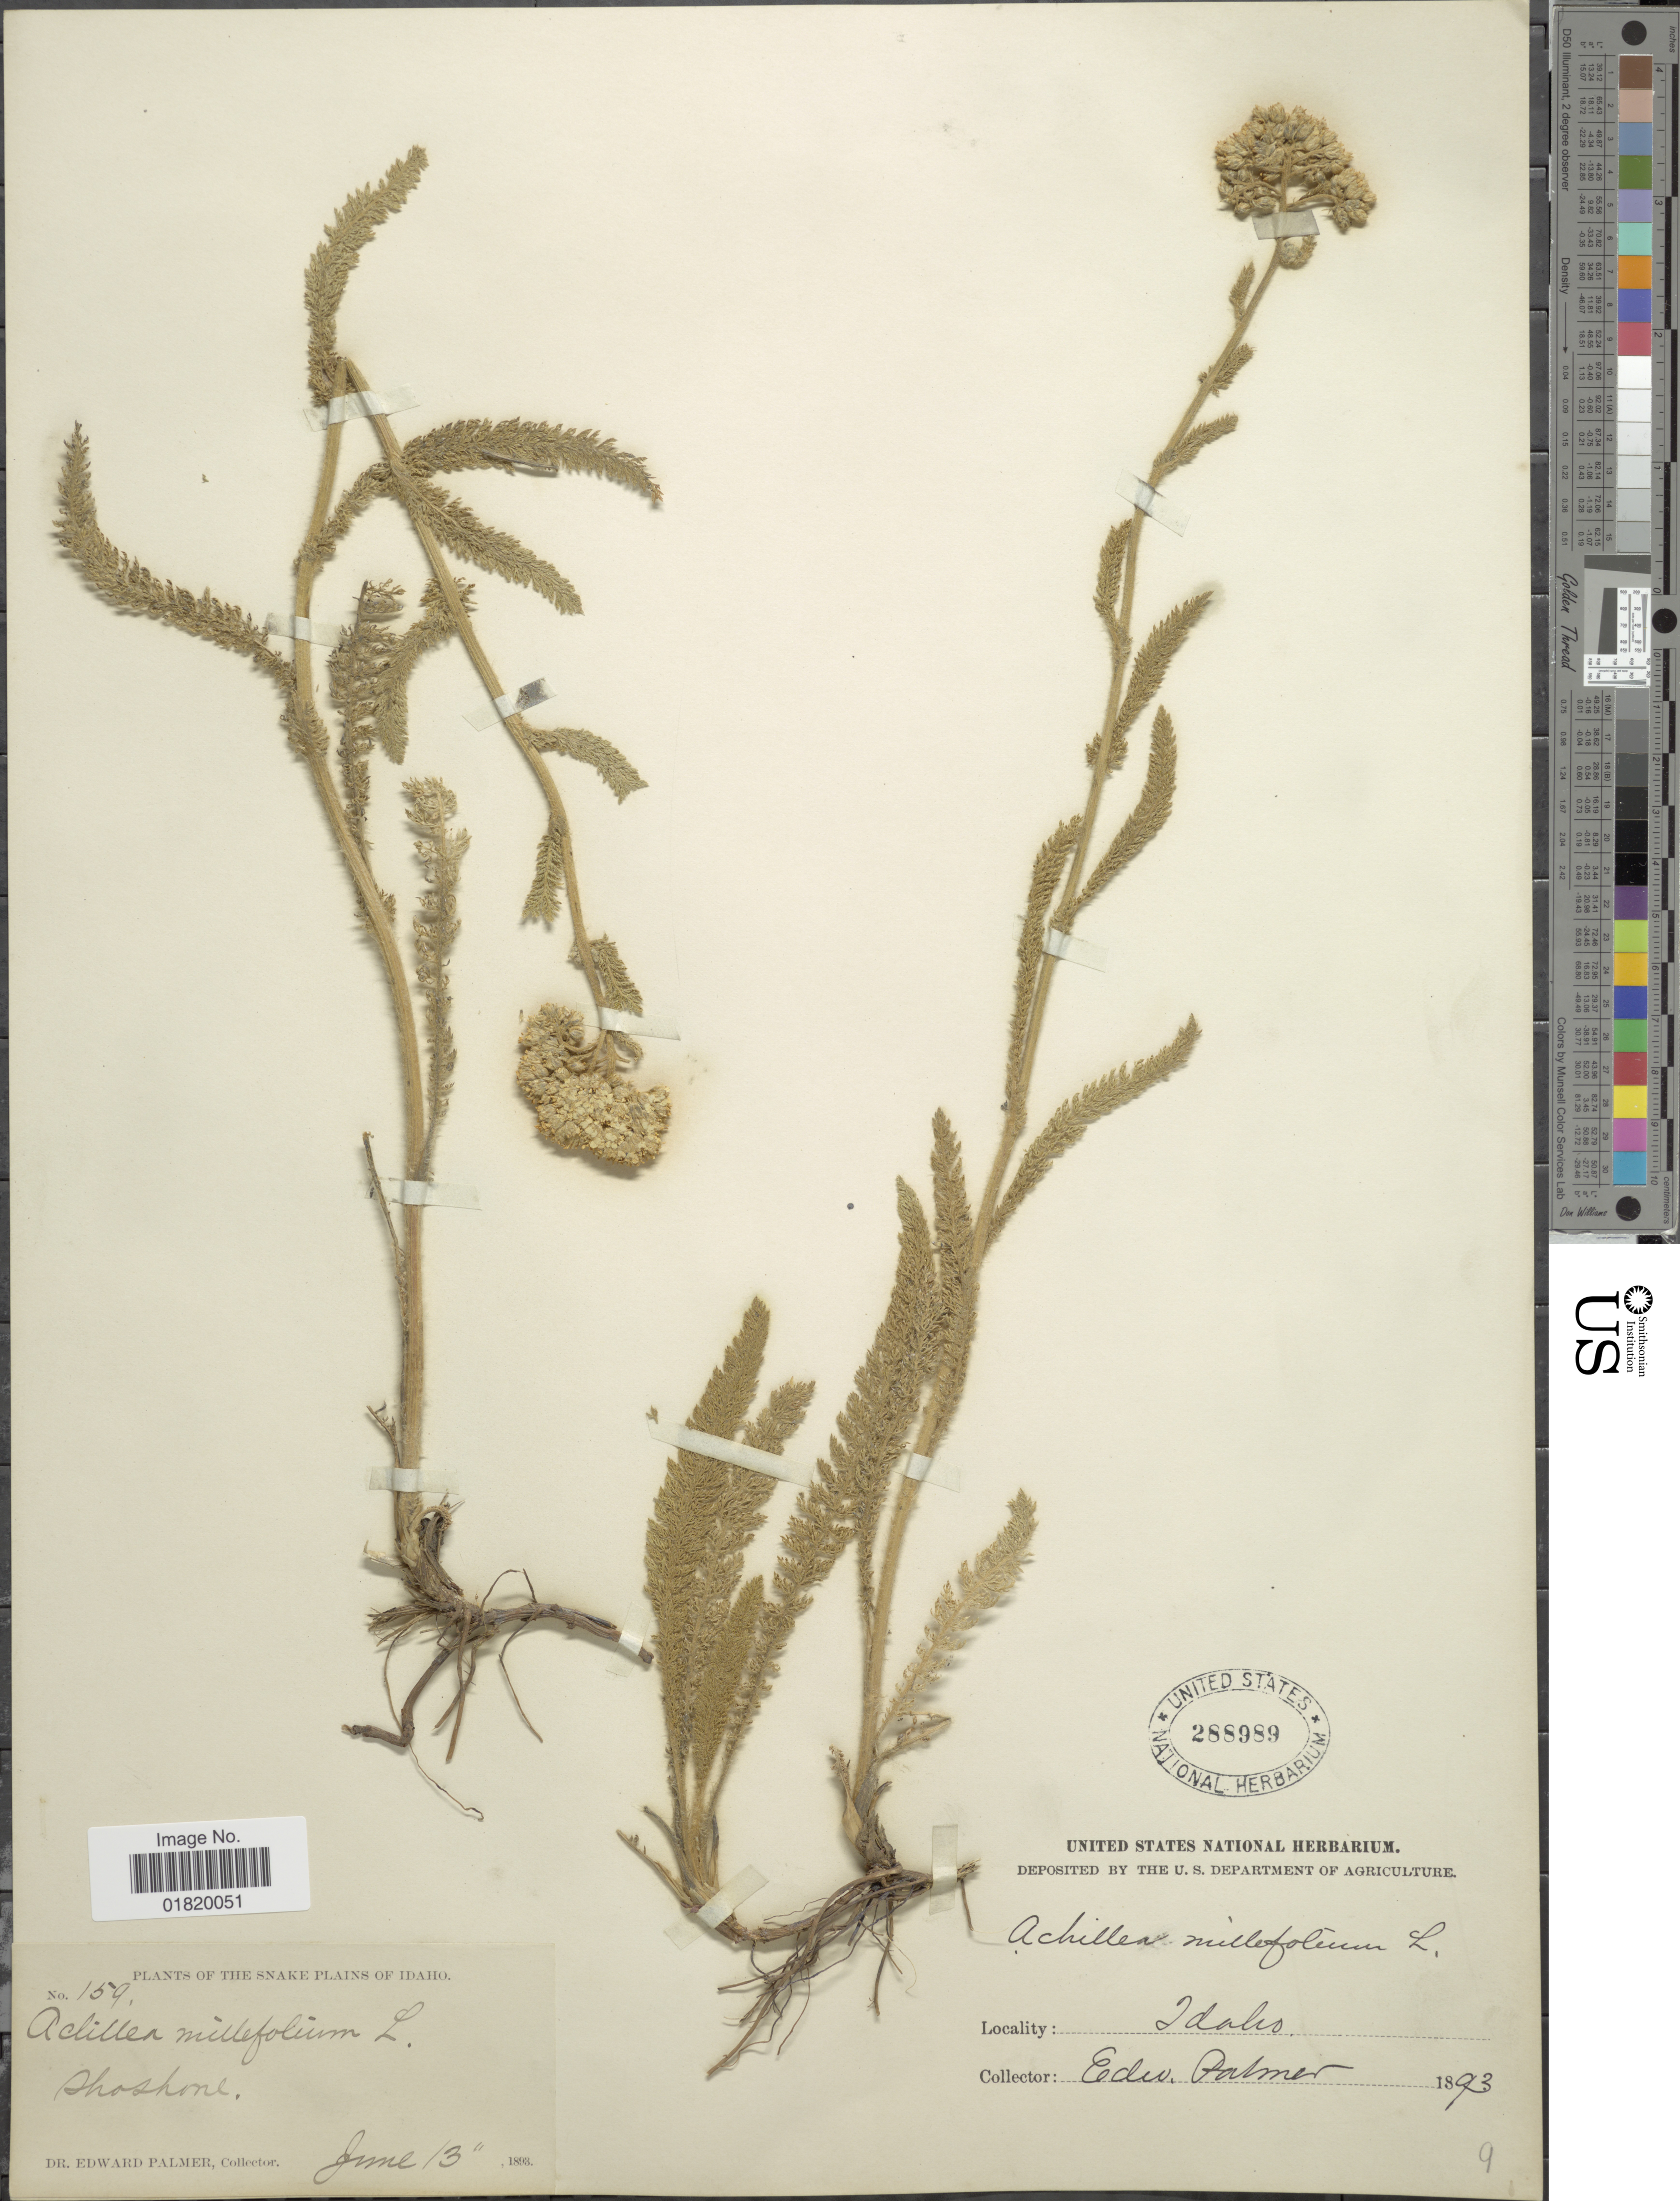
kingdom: Plantae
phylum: Tracheophyta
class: Magnoliopsida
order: Asterales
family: Asteraceae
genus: Achillea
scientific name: Achillea lanulosa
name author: Nutt.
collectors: E. Palmer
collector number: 159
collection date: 1893-06-13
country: United States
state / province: Idaho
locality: Snake Plains. Shoshone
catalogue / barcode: US 288989